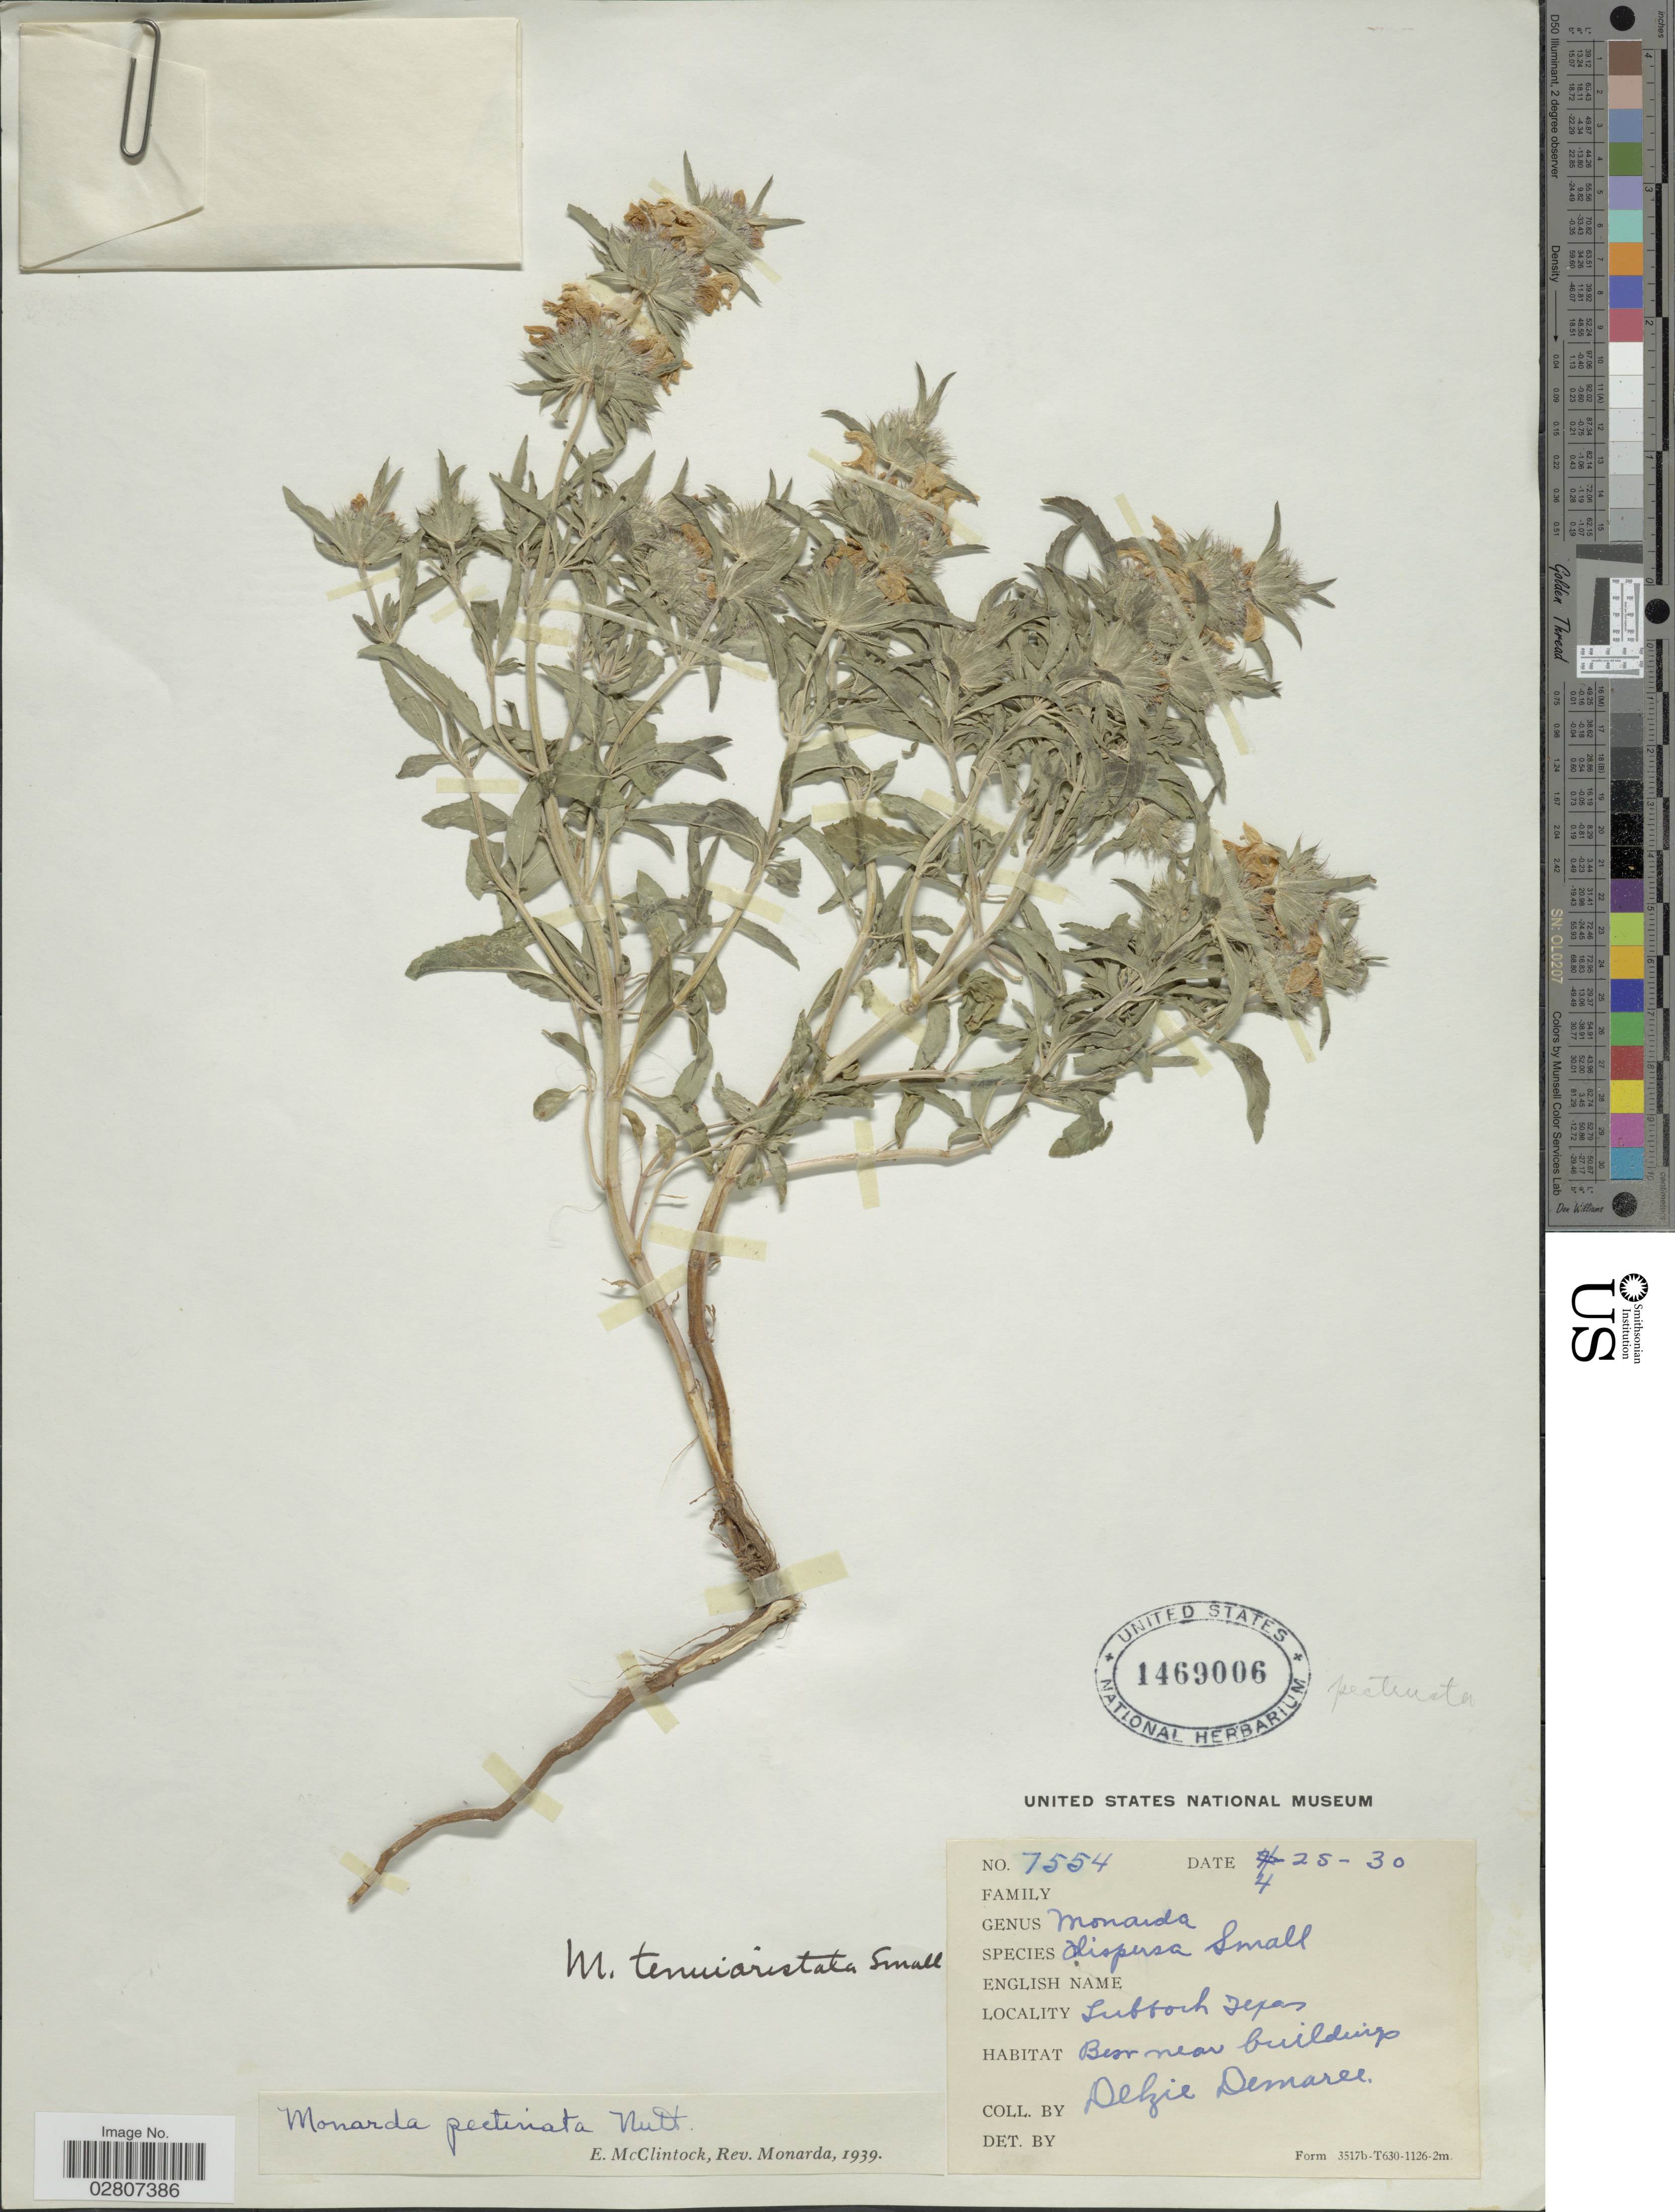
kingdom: Plantae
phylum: Tracheophyta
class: Magnoliopsida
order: Lamiales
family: Lamiaceae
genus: Monarda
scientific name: Monarda pectinata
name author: Nutt.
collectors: D. Demaree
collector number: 7554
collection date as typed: Transcribed d/m/y: 25/4/30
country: United States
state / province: Texas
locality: Lubbock, Texas.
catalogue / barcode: US 1469006